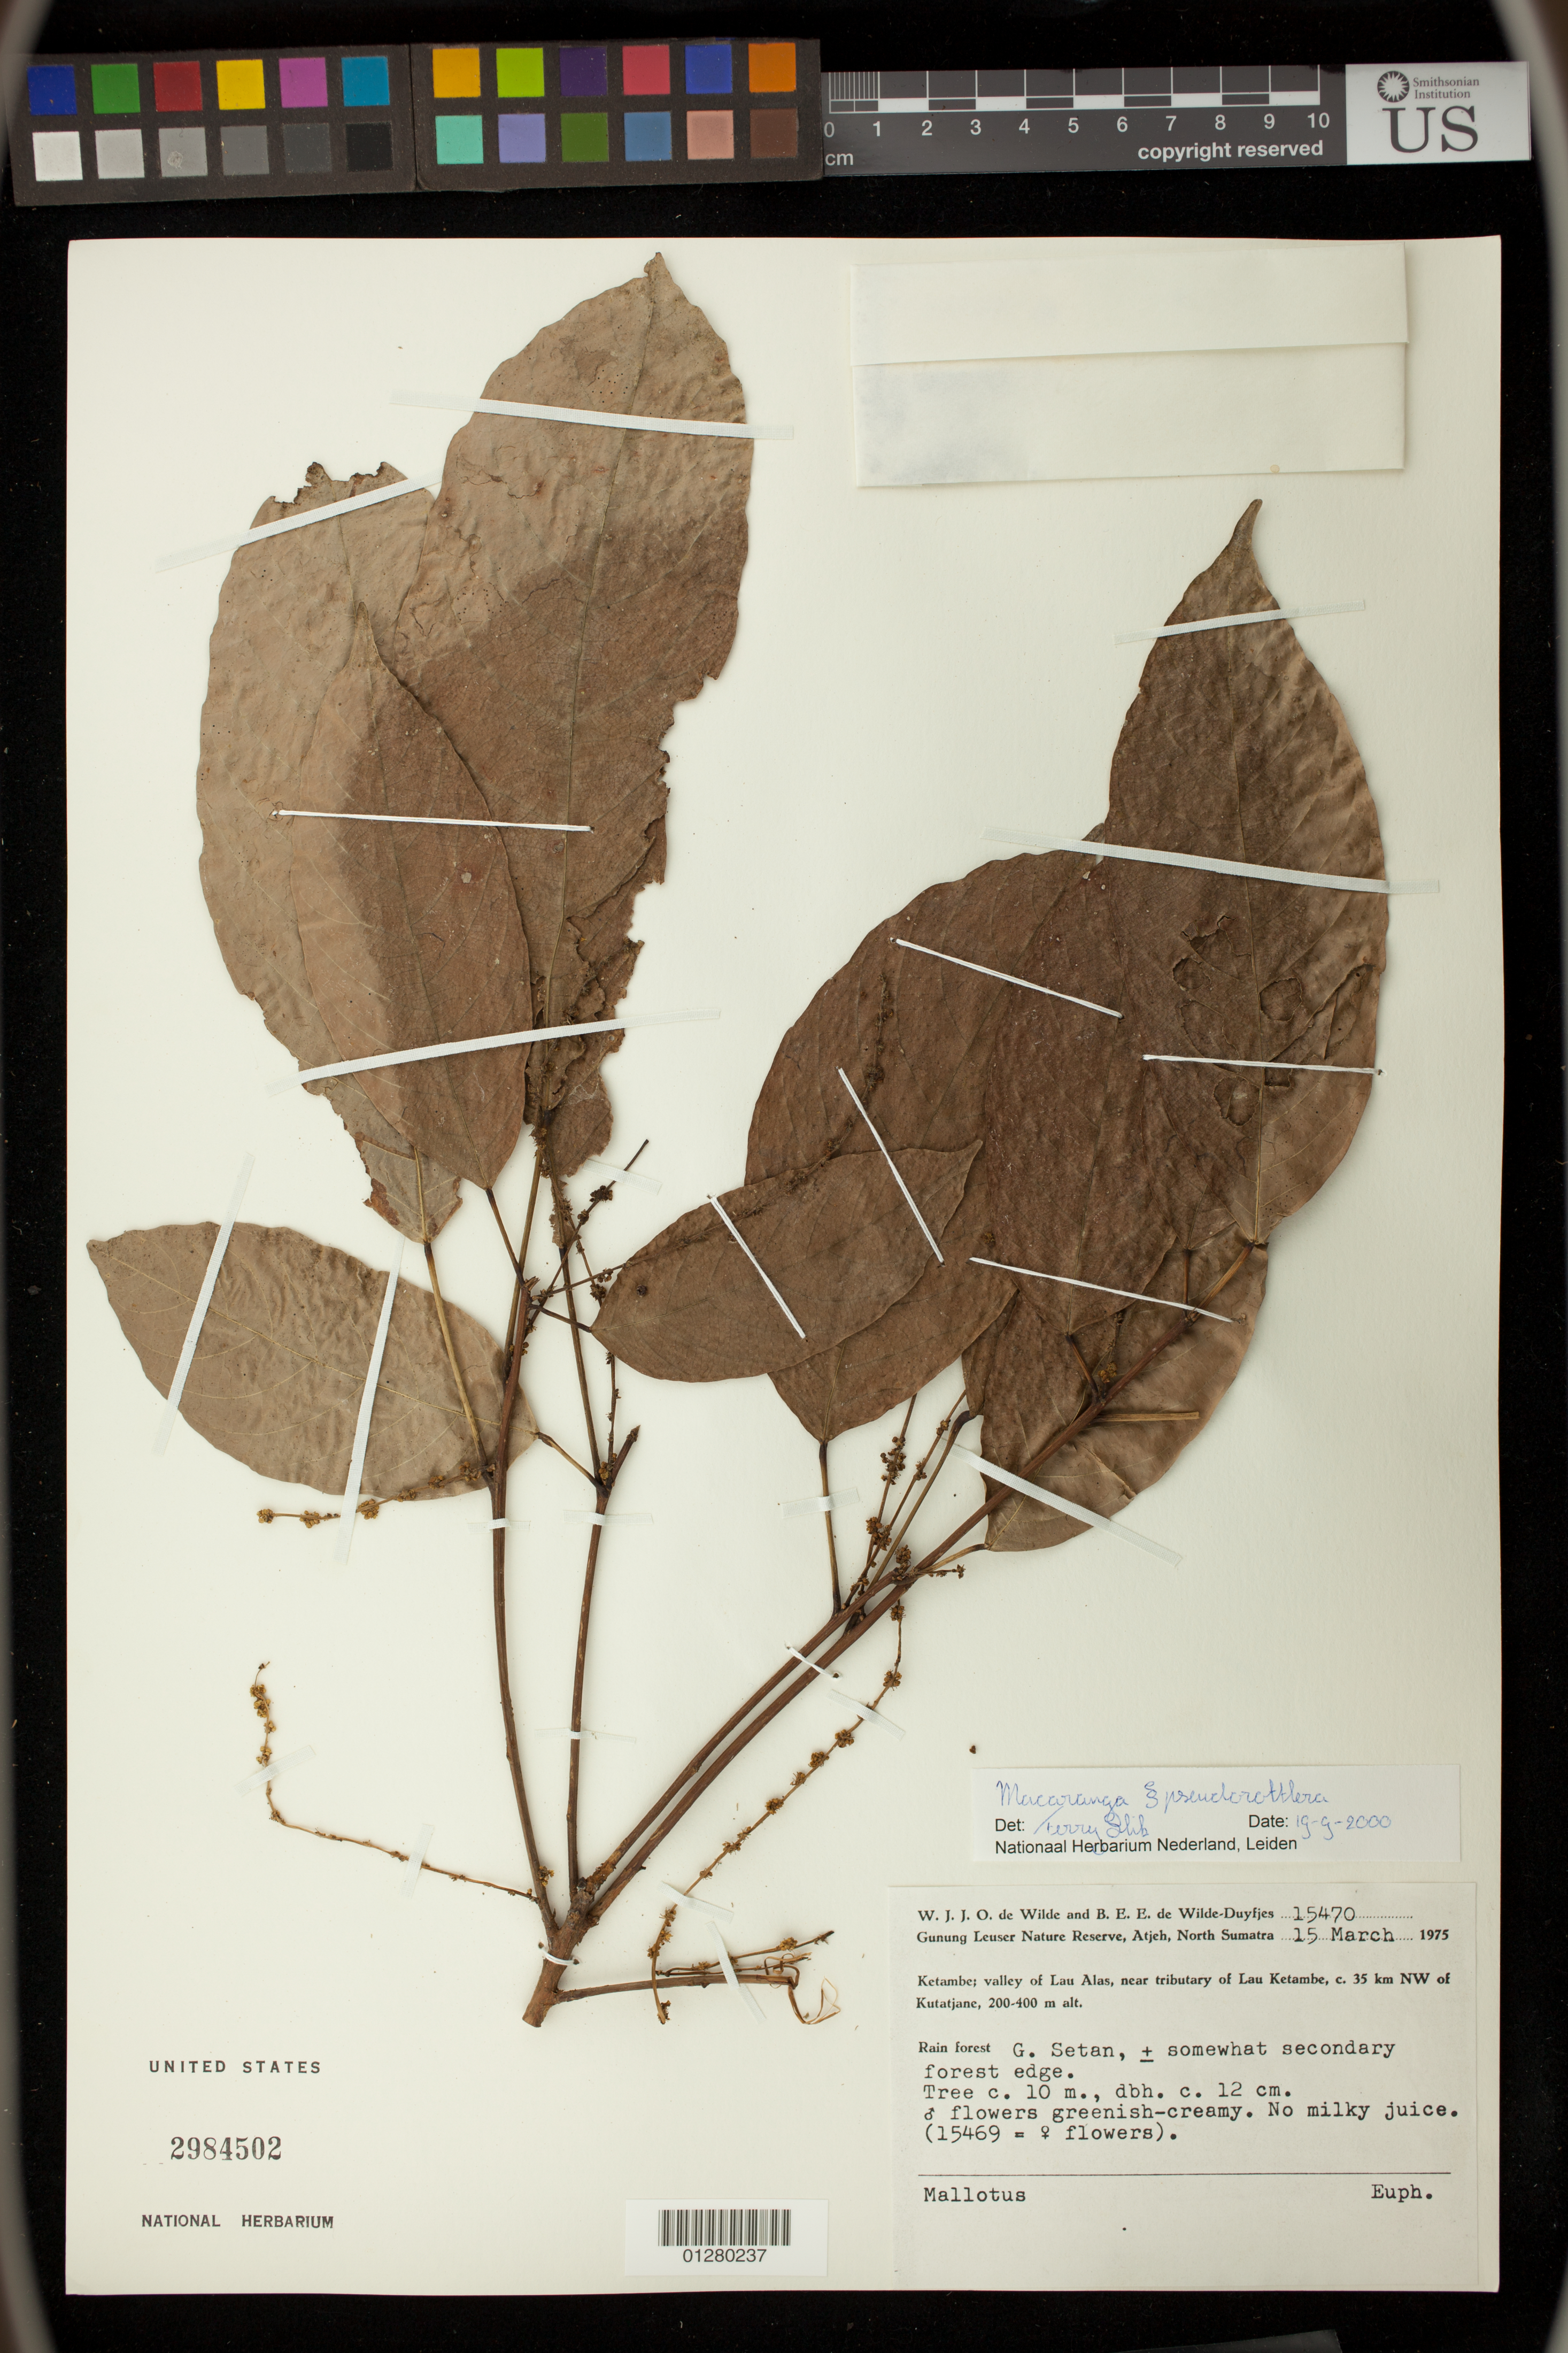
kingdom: Plantae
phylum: Tracheophyta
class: Magnoliopsida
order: Malpighiales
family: Euphorbiaceae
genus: Macaranga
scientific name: Macaranga sp.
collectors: W. J. de Wilde & B. E. de Wilde-Duyfjes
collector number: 15470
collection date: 1975-03-15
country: Indonesia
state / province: Sumatra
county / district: Aceh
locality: Gunung Leuser Nature Reserve,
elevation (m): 200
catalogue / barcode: US 2984502